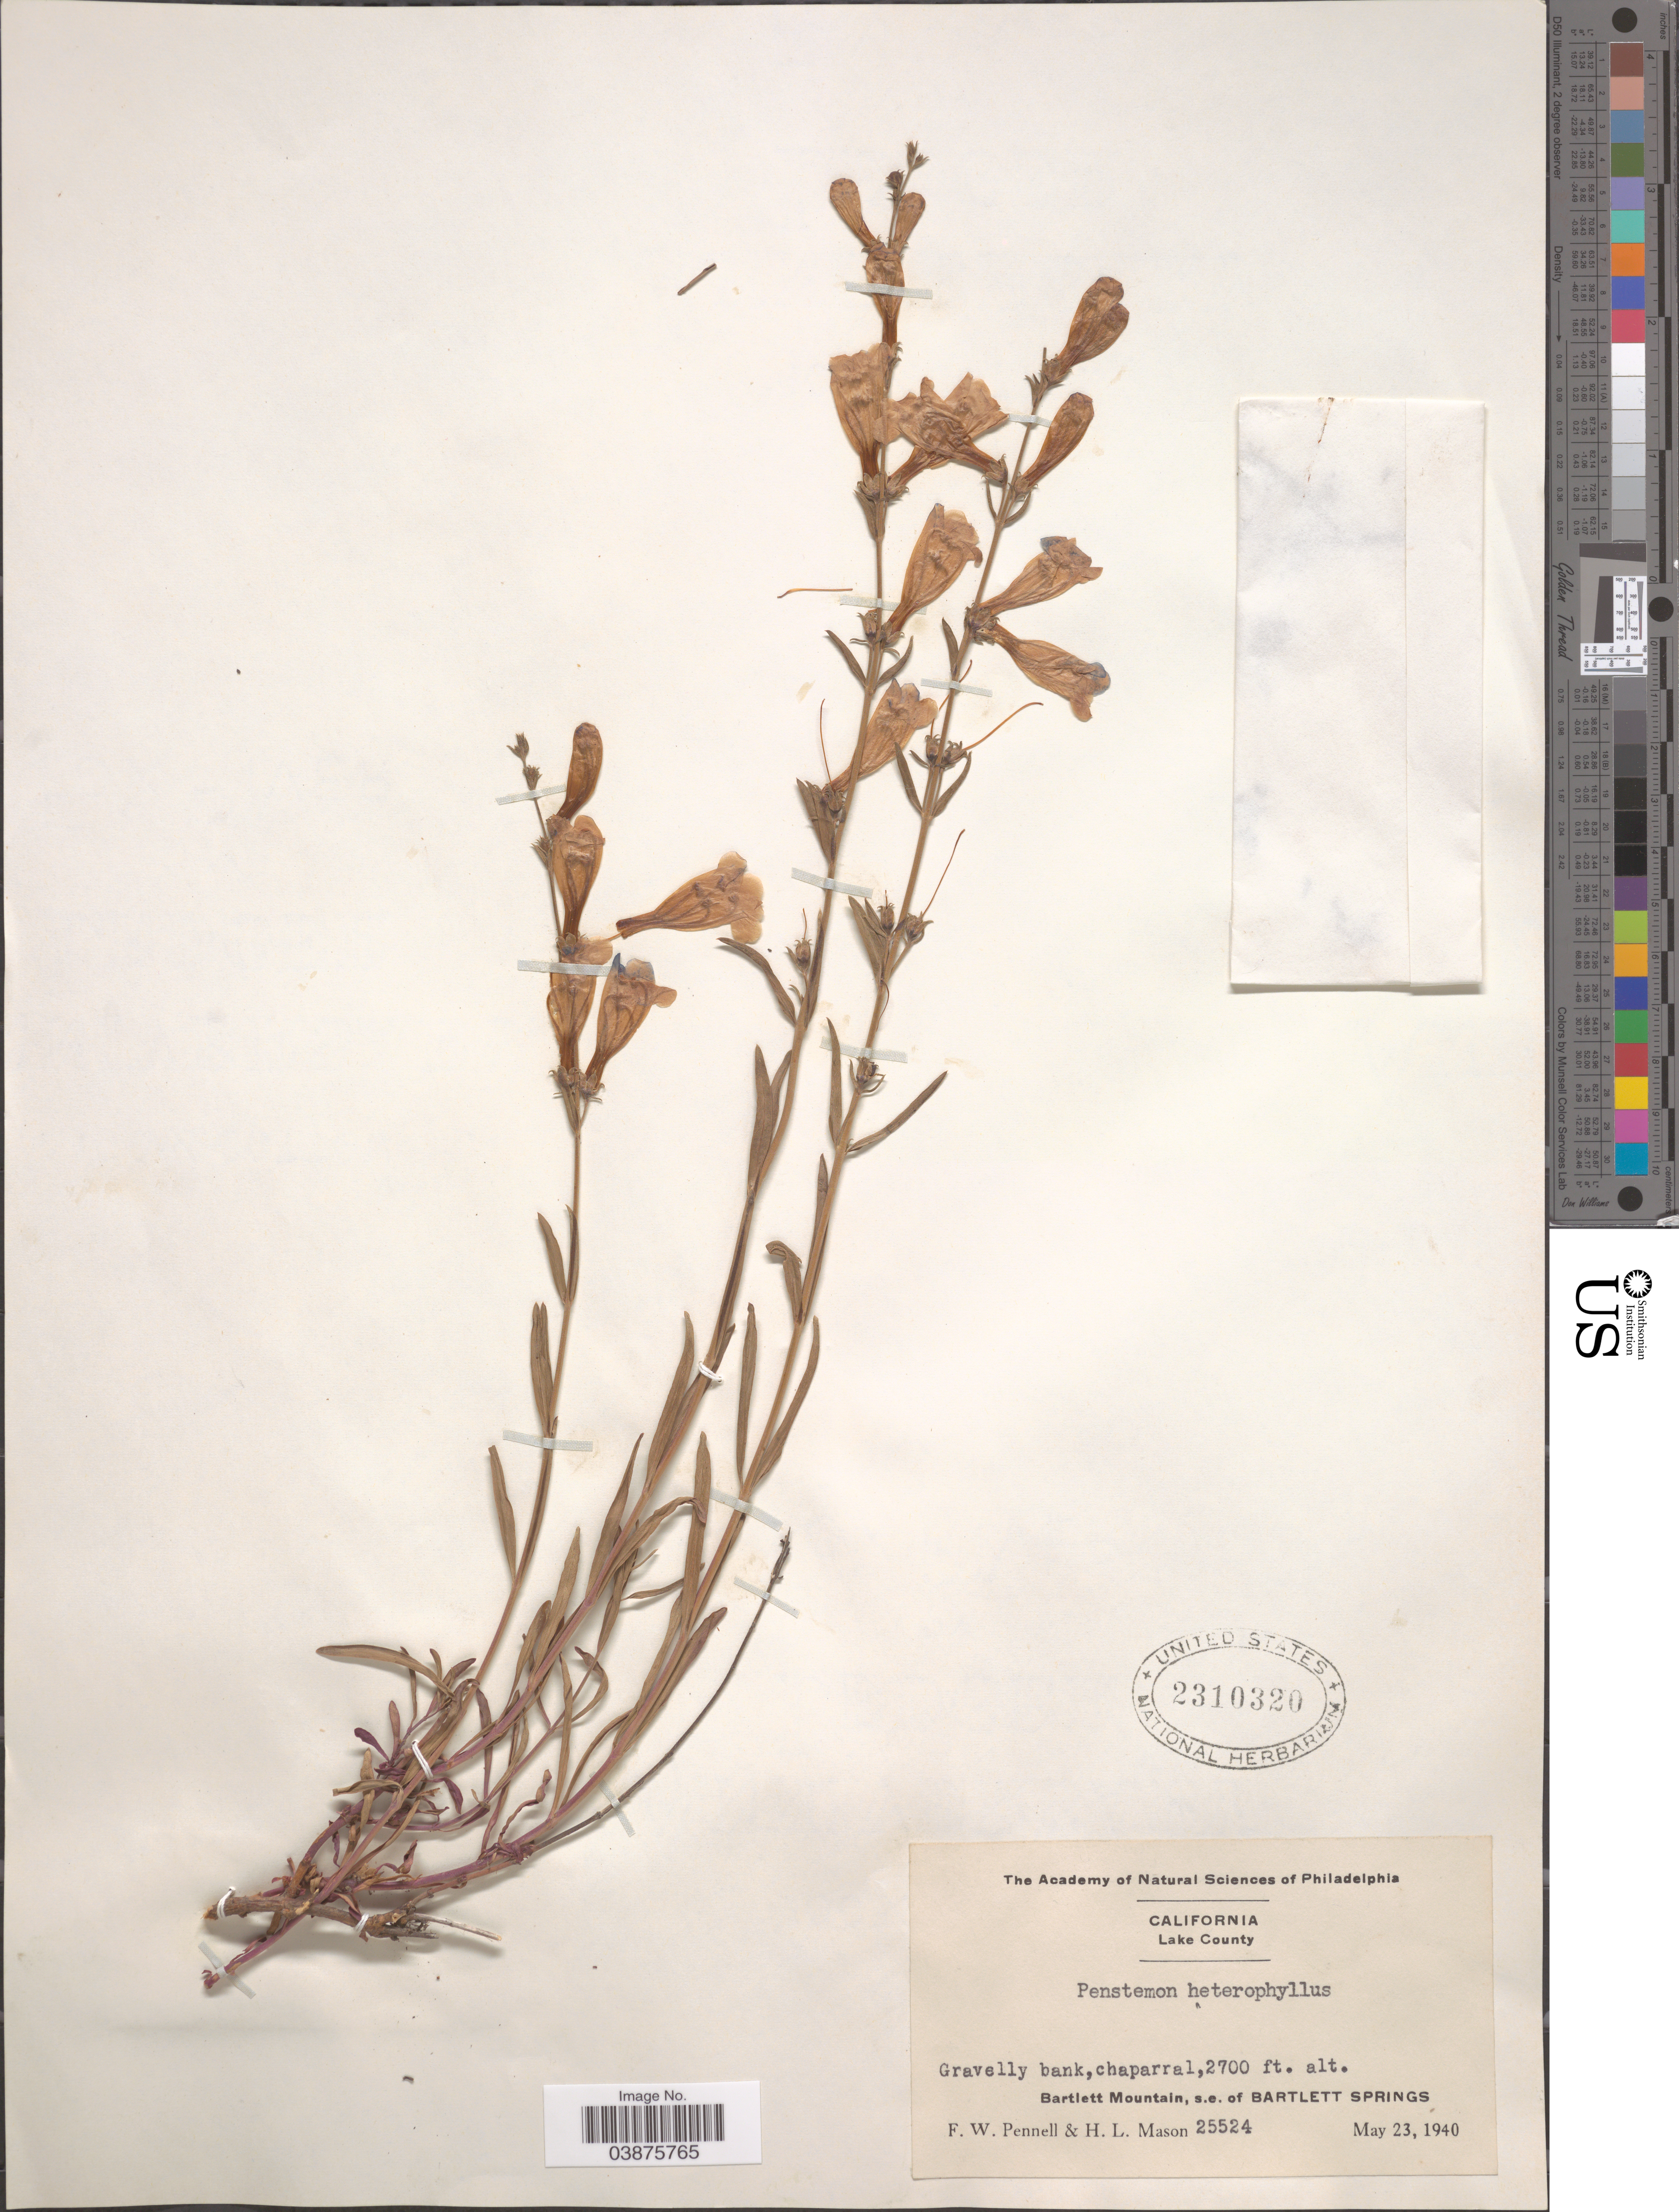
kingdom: Plantae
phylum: Tracheophyta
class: Magnoliopsida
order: Lamiales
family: Plantaginaceae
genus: Penstemon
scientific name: Penstemon heterophyllus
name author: Lindl.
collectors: F. W. Pennell & H. L. Mason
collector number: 25524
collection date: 1940-05-23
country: United States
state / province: California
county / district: Lake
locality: Lake County. Bartlett Mountain, s.e. of Bartlett Springs.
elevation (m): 823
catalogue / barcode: US 2310320